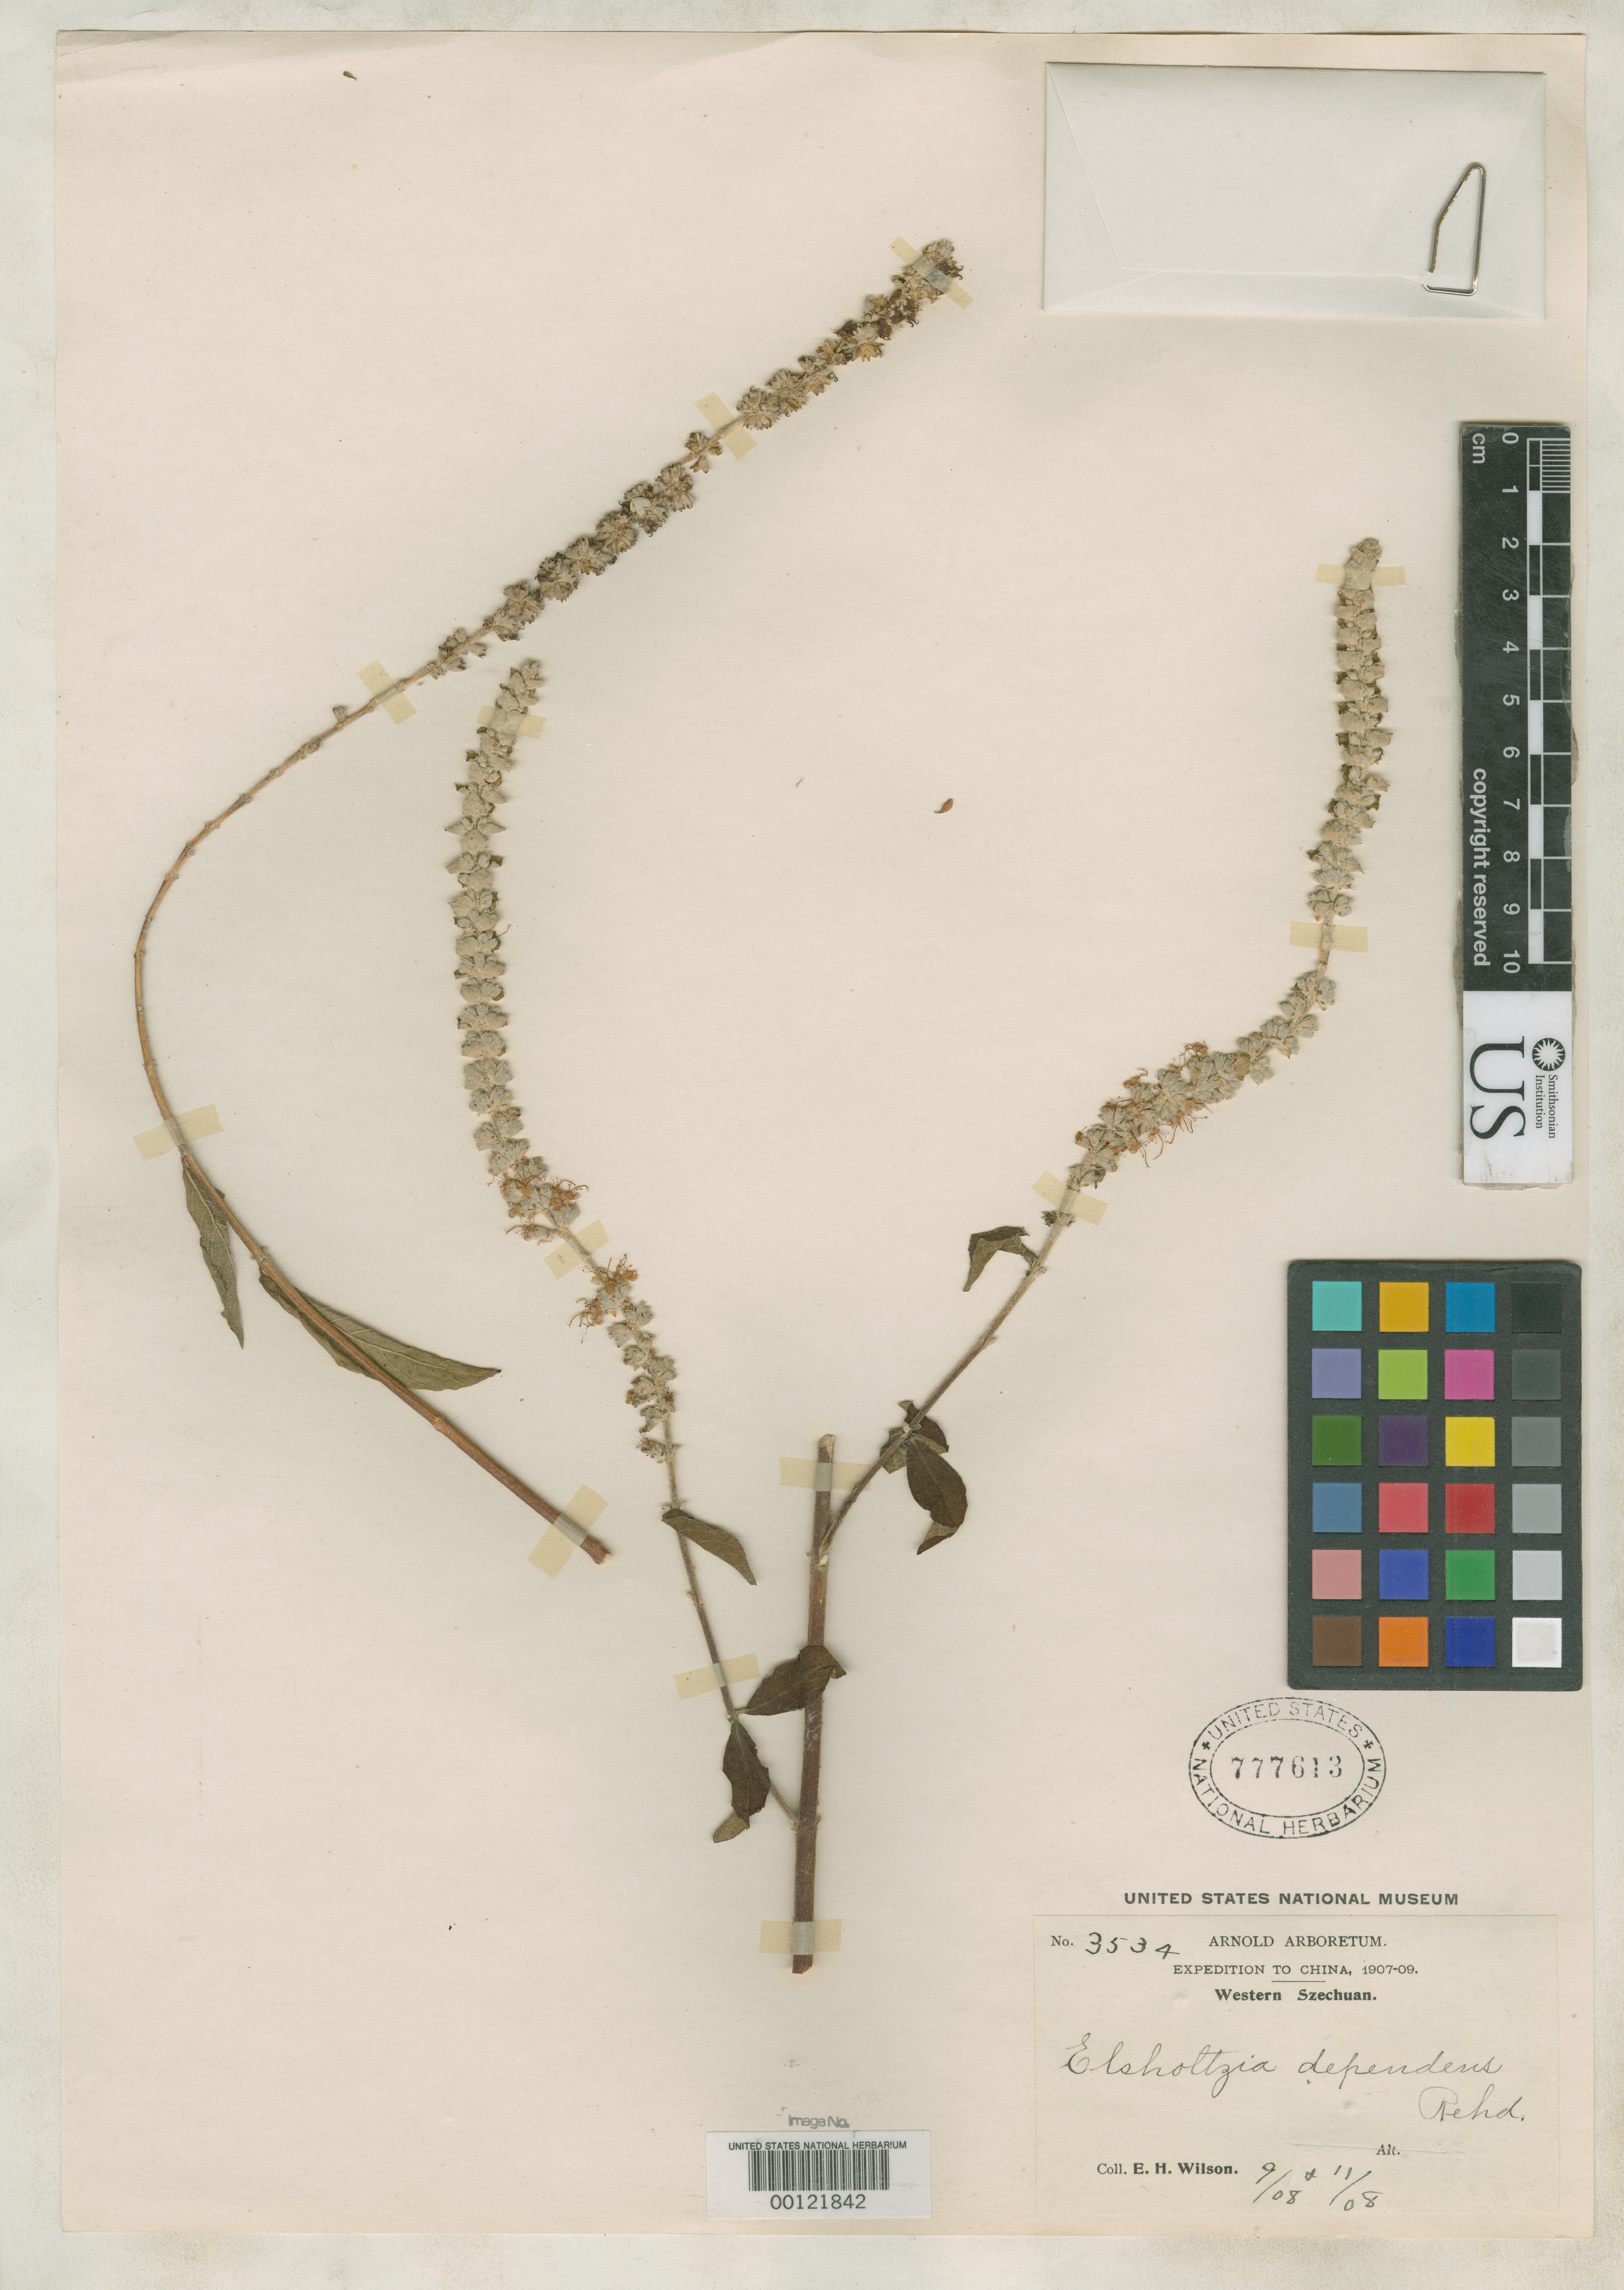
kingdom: Plantae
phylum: Tracheophyta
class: Magnoliopsida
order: Lamiales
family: Lamiaceae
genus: Elsholtzia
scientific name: Elsholtzia dependens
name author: Rehder in Sarg.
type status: Isotype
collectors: E. H. Wilson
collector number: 3534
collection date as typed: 1907 to -- --- 1909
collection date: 1907/1909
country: China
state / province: Sichuan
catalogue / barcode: US 777613